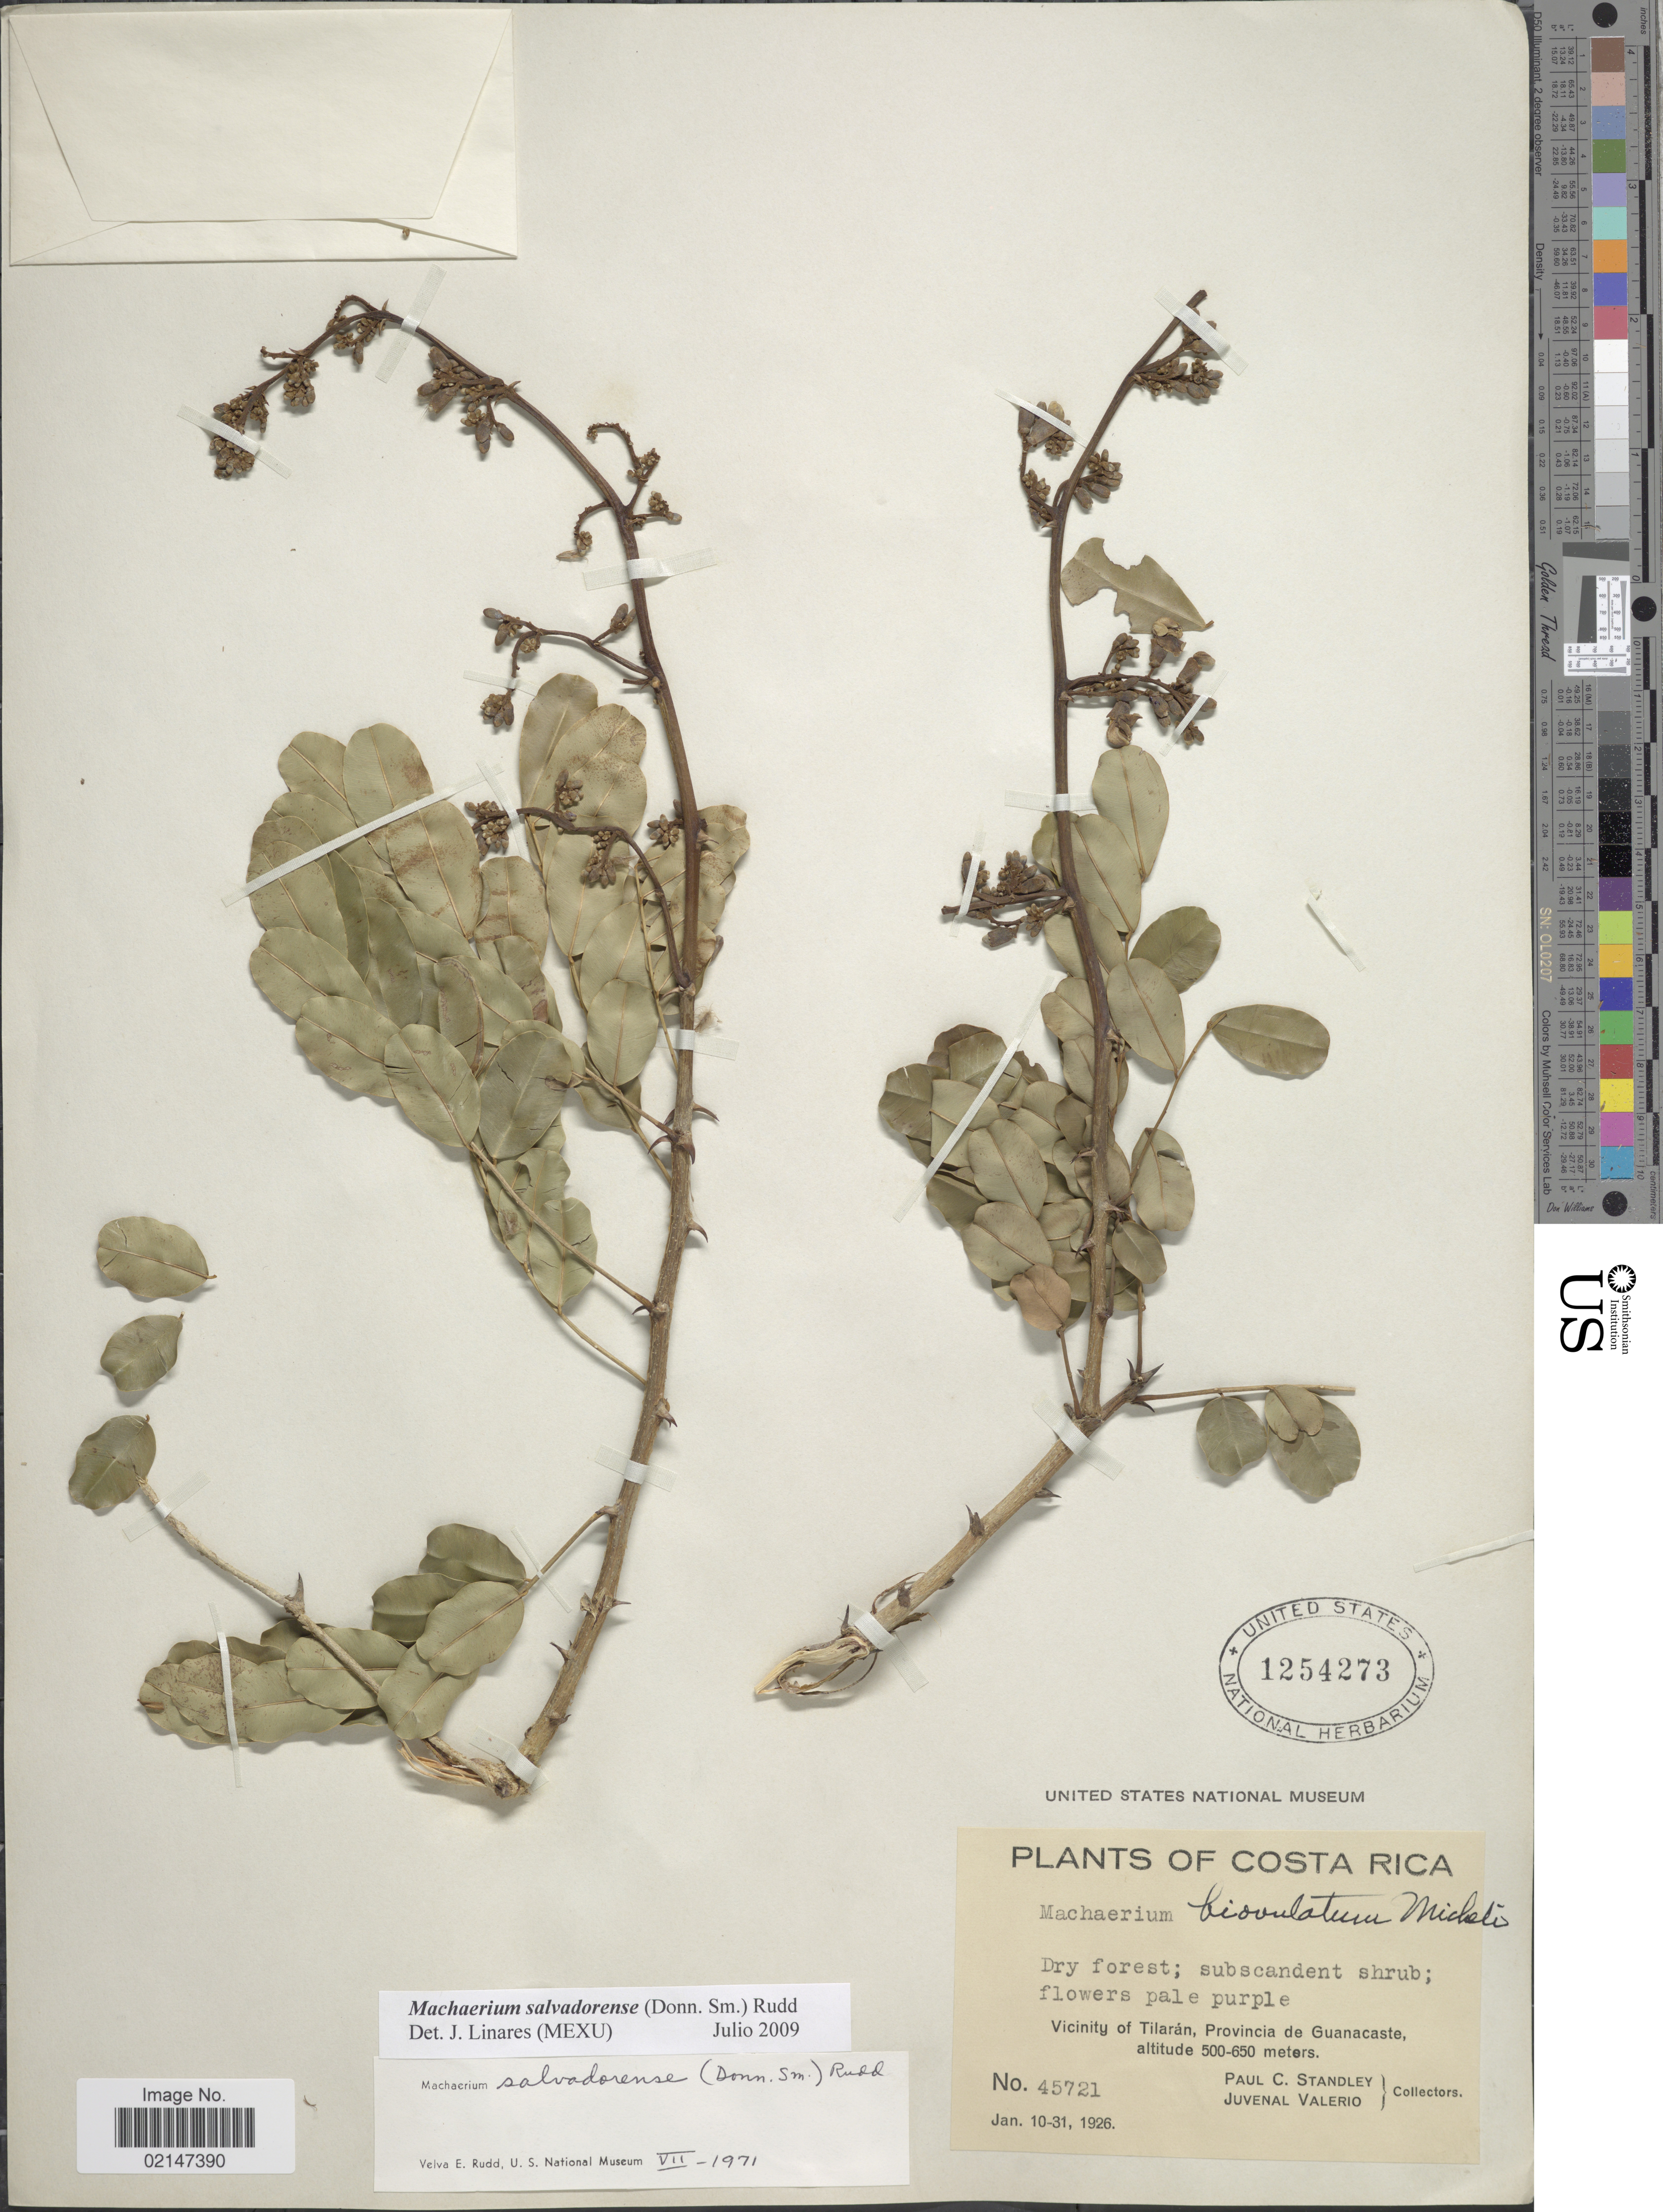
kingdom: Plantae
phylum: Tracheophyta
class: Magnoliopsida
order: Fabales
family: Fabaceae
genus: Machaerium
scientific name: Machaerium salvadorense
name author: (Donn. Sm.) Rudd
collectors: P. C. Standley & J. Valerio R.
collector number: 45721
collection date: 1926-01-10/1926-01-31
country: Costa Rica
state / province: Guanacaste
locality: Vicinity of Tilaran, Provincia de Guanacaste.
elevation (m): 500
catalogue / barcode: US 1254273